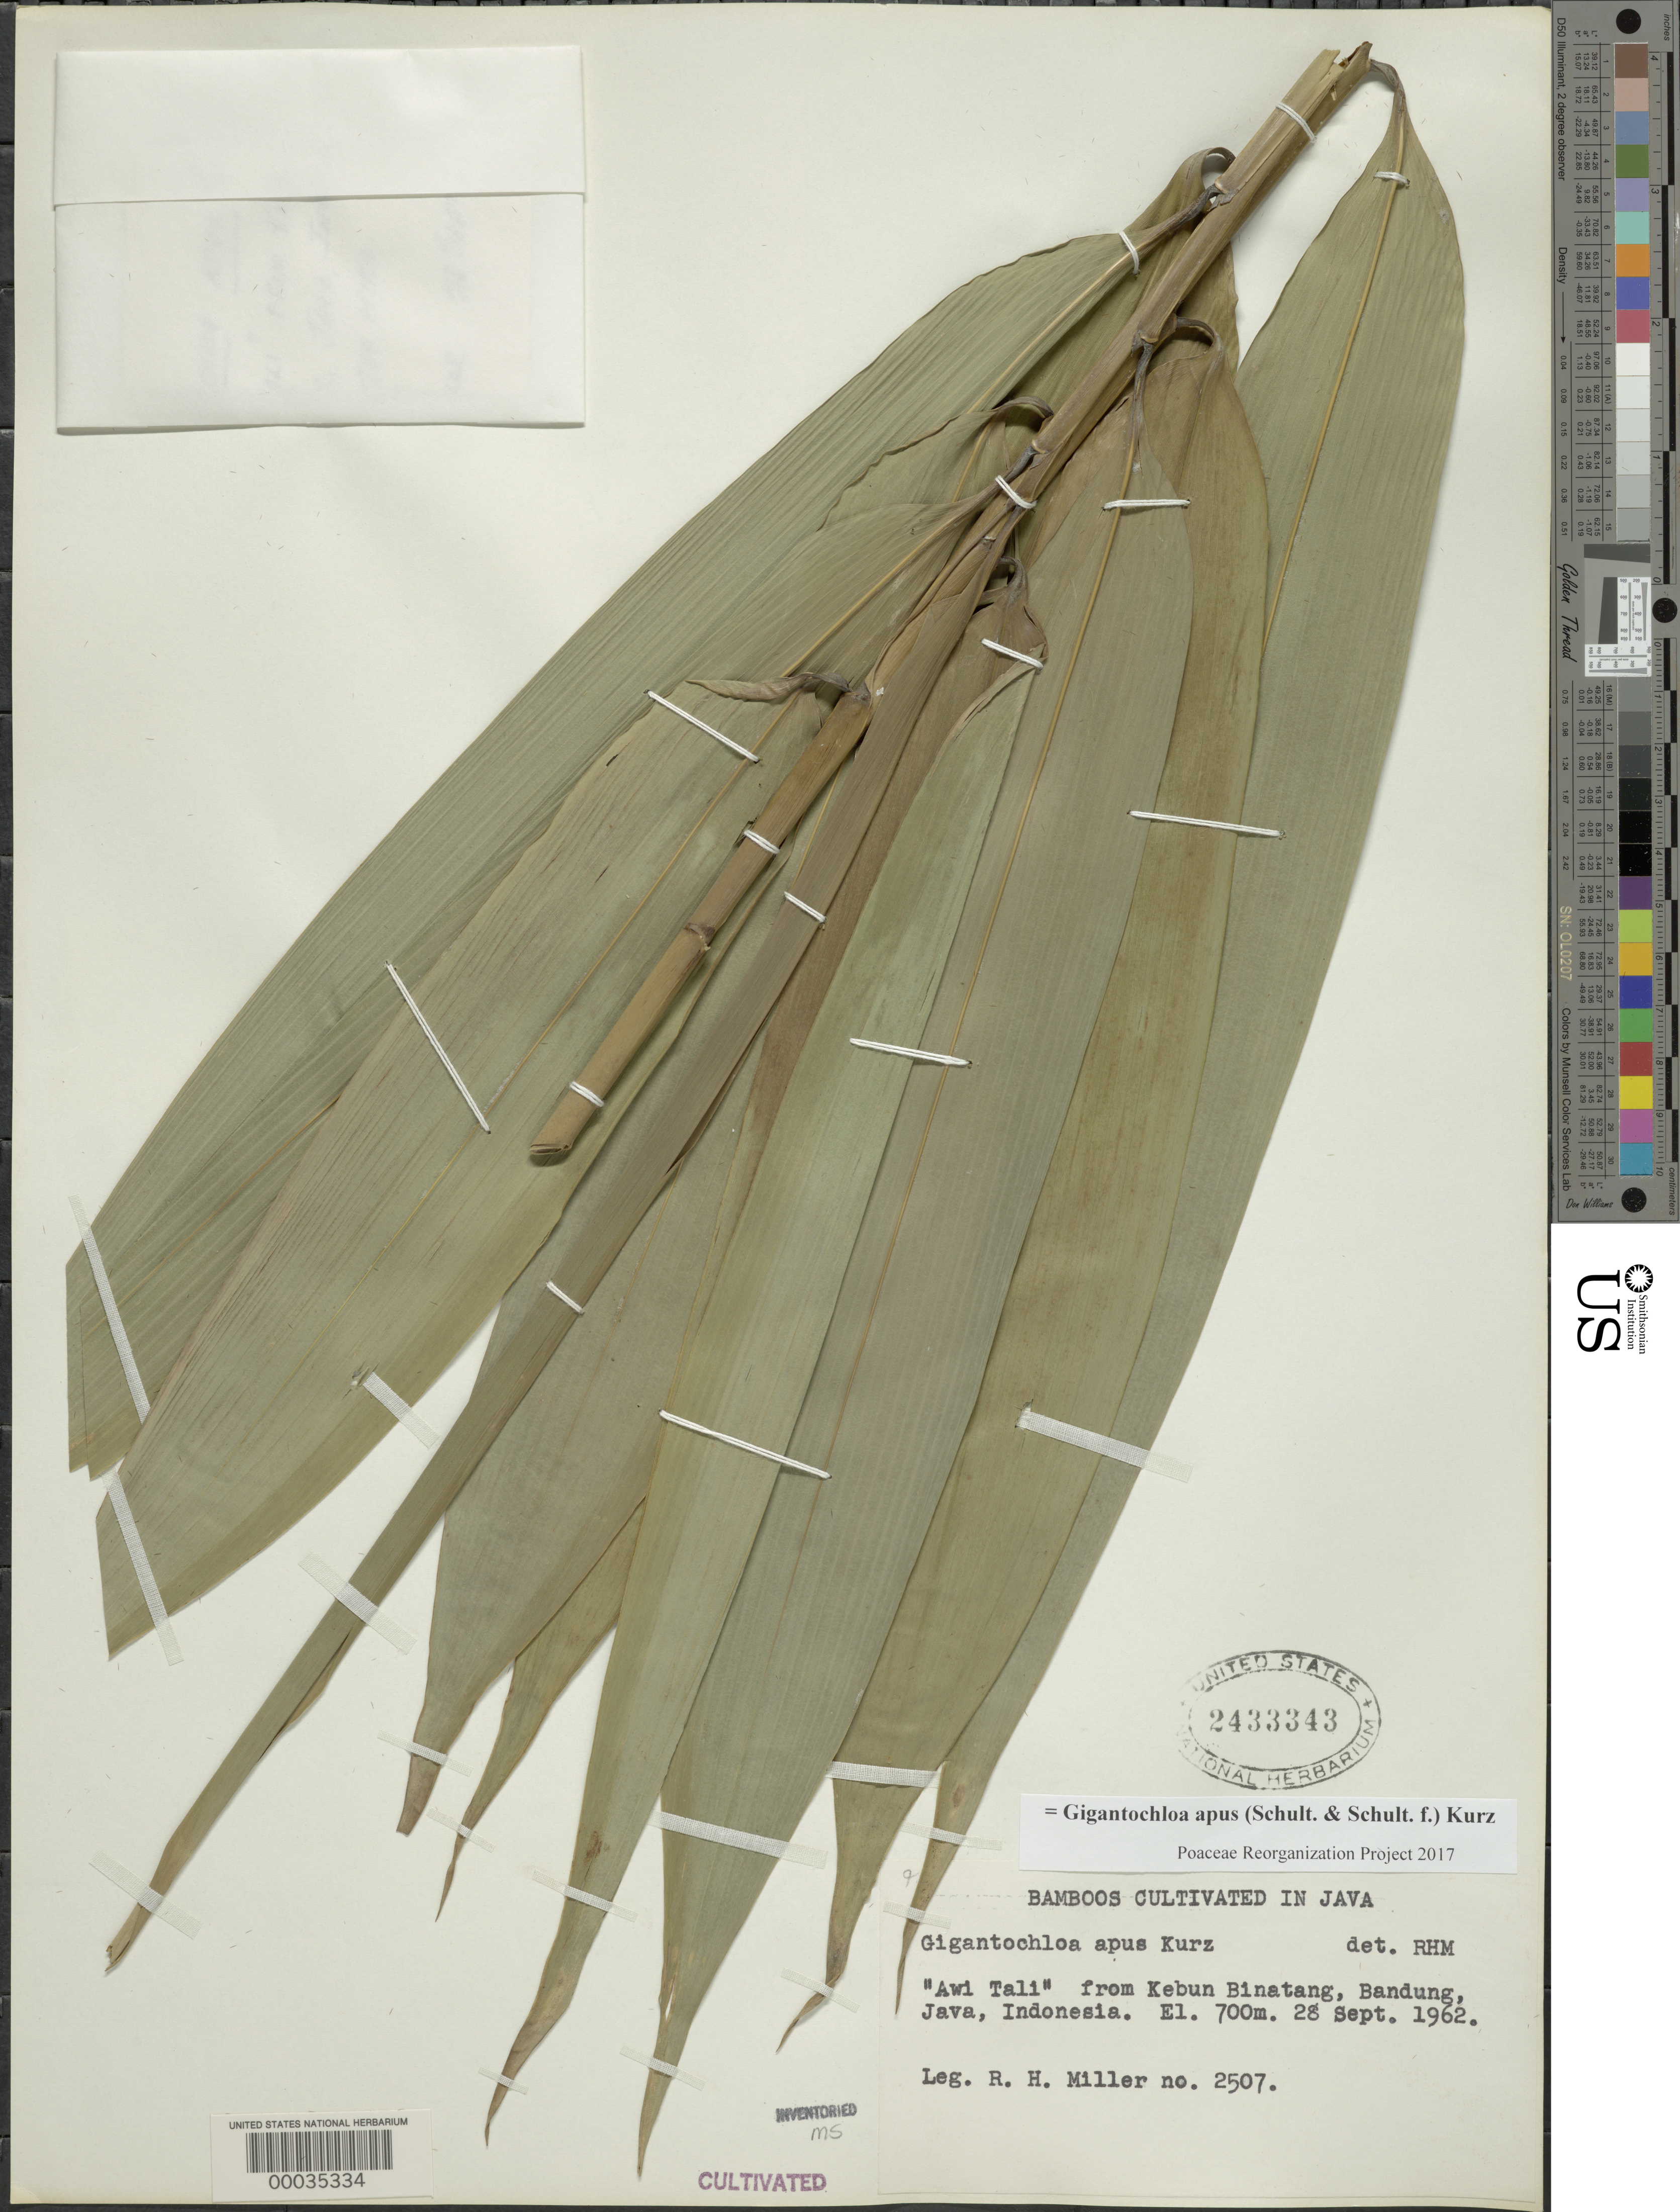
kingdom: Plantae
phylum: Tracheophyta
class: Liliopsida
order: Poales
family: Poaceae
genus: Gigantochloa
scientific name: Gigantochloa apus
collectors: R. H. Miller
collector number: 2507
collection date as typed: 28 Sep 1962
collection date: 1962-09-28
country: Indonesia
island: Java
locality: Bandung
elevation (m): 700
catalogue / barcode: US 2433343